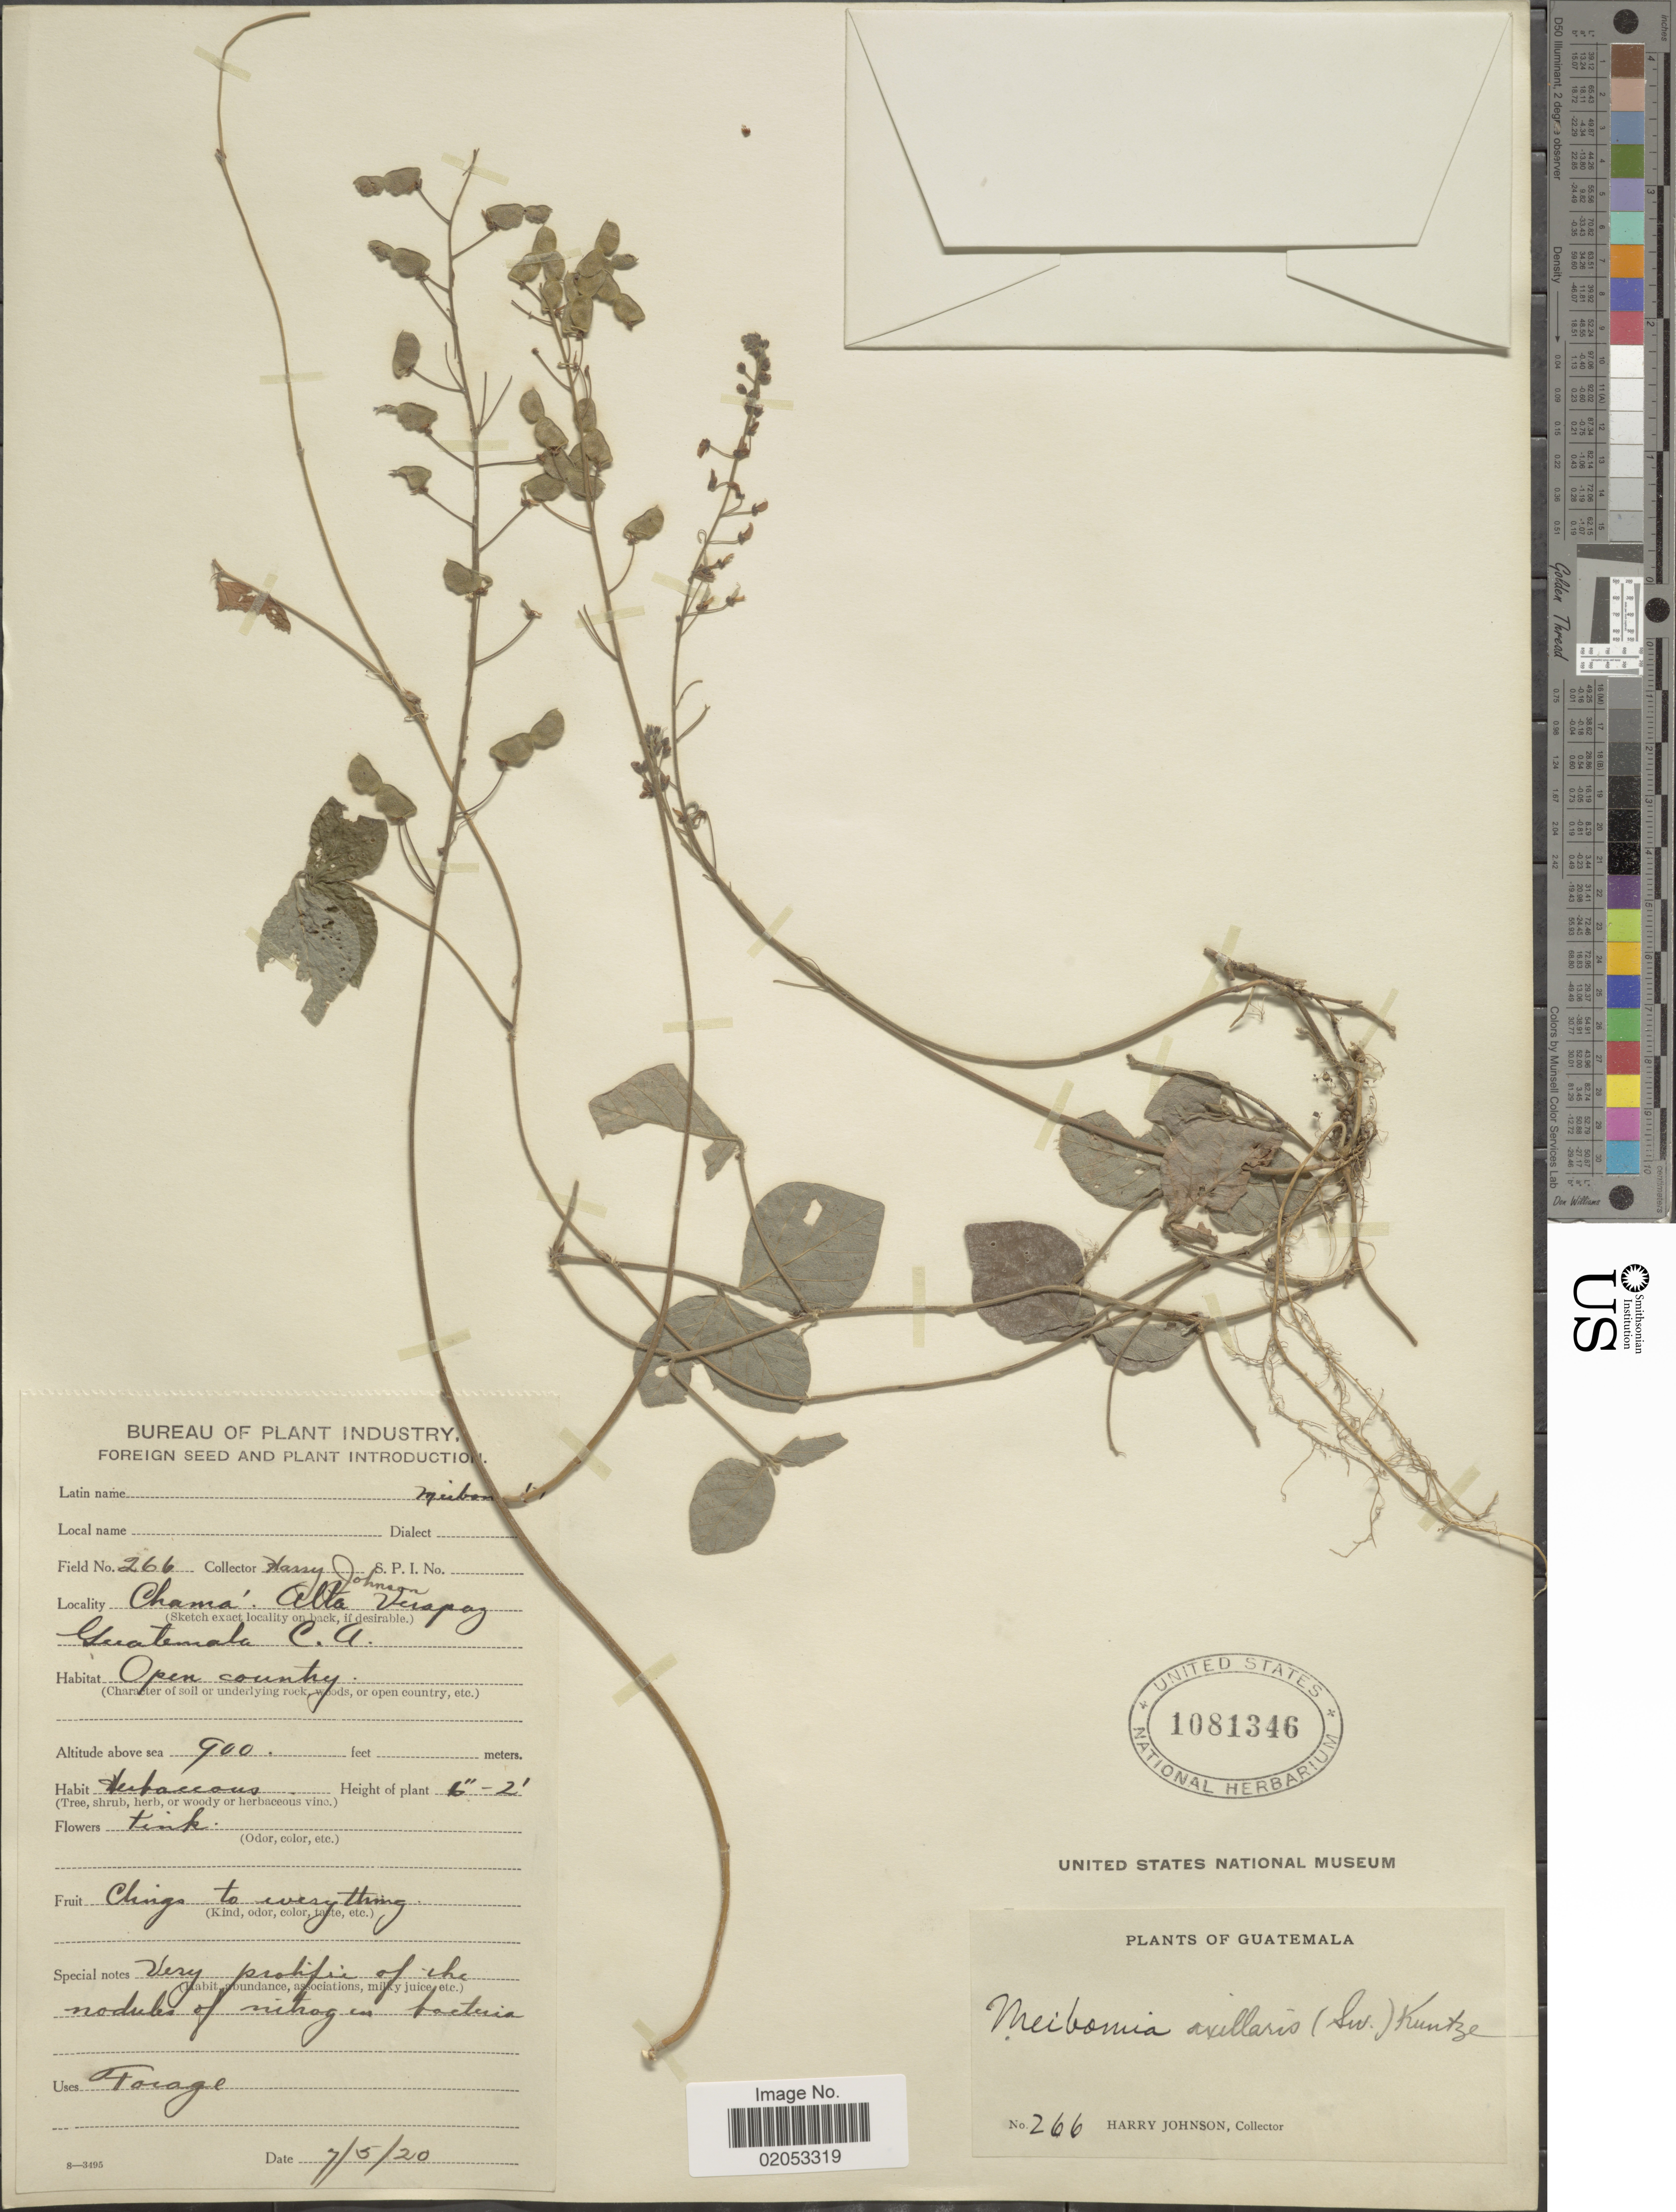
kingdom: Plantae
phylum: Tracheophyta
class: Magnoliopsida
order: Fabales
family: Fabaceae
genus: Desmodium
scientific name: Desmodium axillare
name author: (Sw.) DC.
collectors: H. Johnson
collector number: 266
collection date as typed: Transcribed d/m/y: 7/5/20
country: Guatemala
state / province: Alta Verapaz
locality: Chama, Guatemala, C.A.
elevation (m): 274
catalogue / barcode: US 1081346